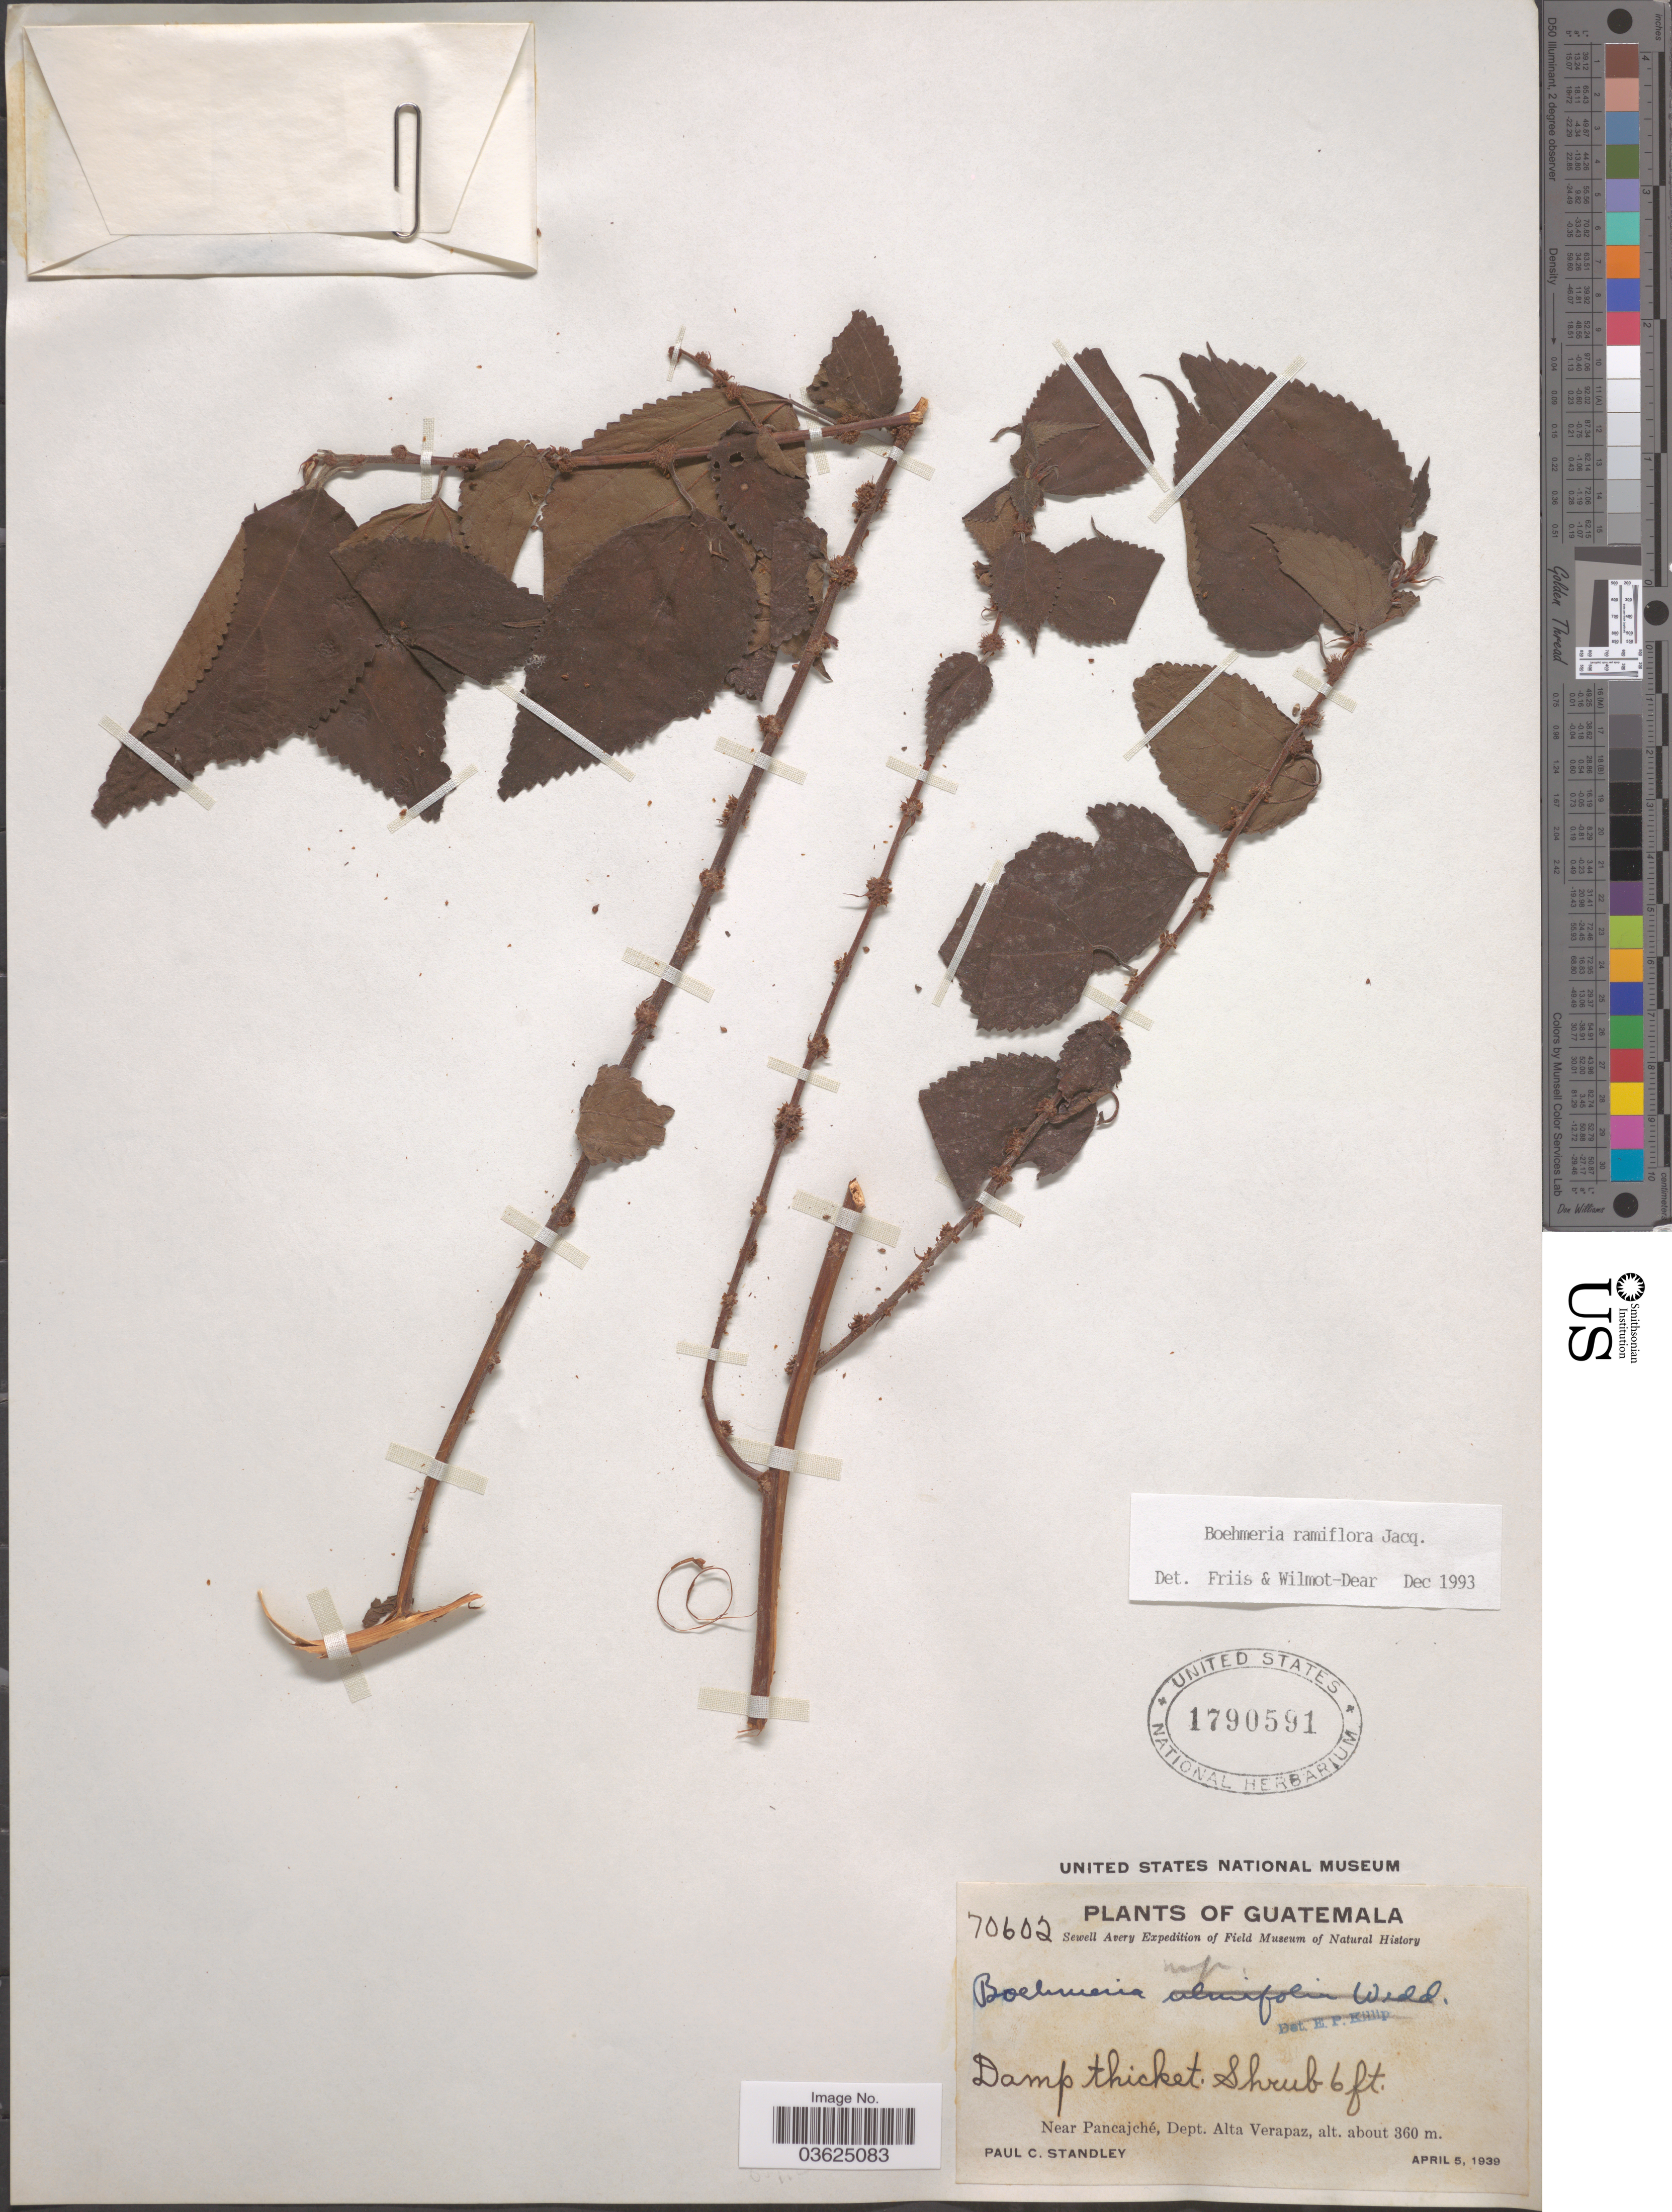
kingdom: Plantae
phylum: Tracheophyta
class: Magnoliopsida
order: Rosales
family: Urticaceae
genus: Boehmeria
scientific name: Boehmeria ramiflora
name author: Jacq.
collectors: P. C. Standley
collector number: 70602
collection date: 1939-04-05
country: Guatemala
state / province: Alta Verapaz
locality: Near Pancajché, Dept. Alta Verapaz.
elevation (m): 360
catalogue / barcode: US 1790591